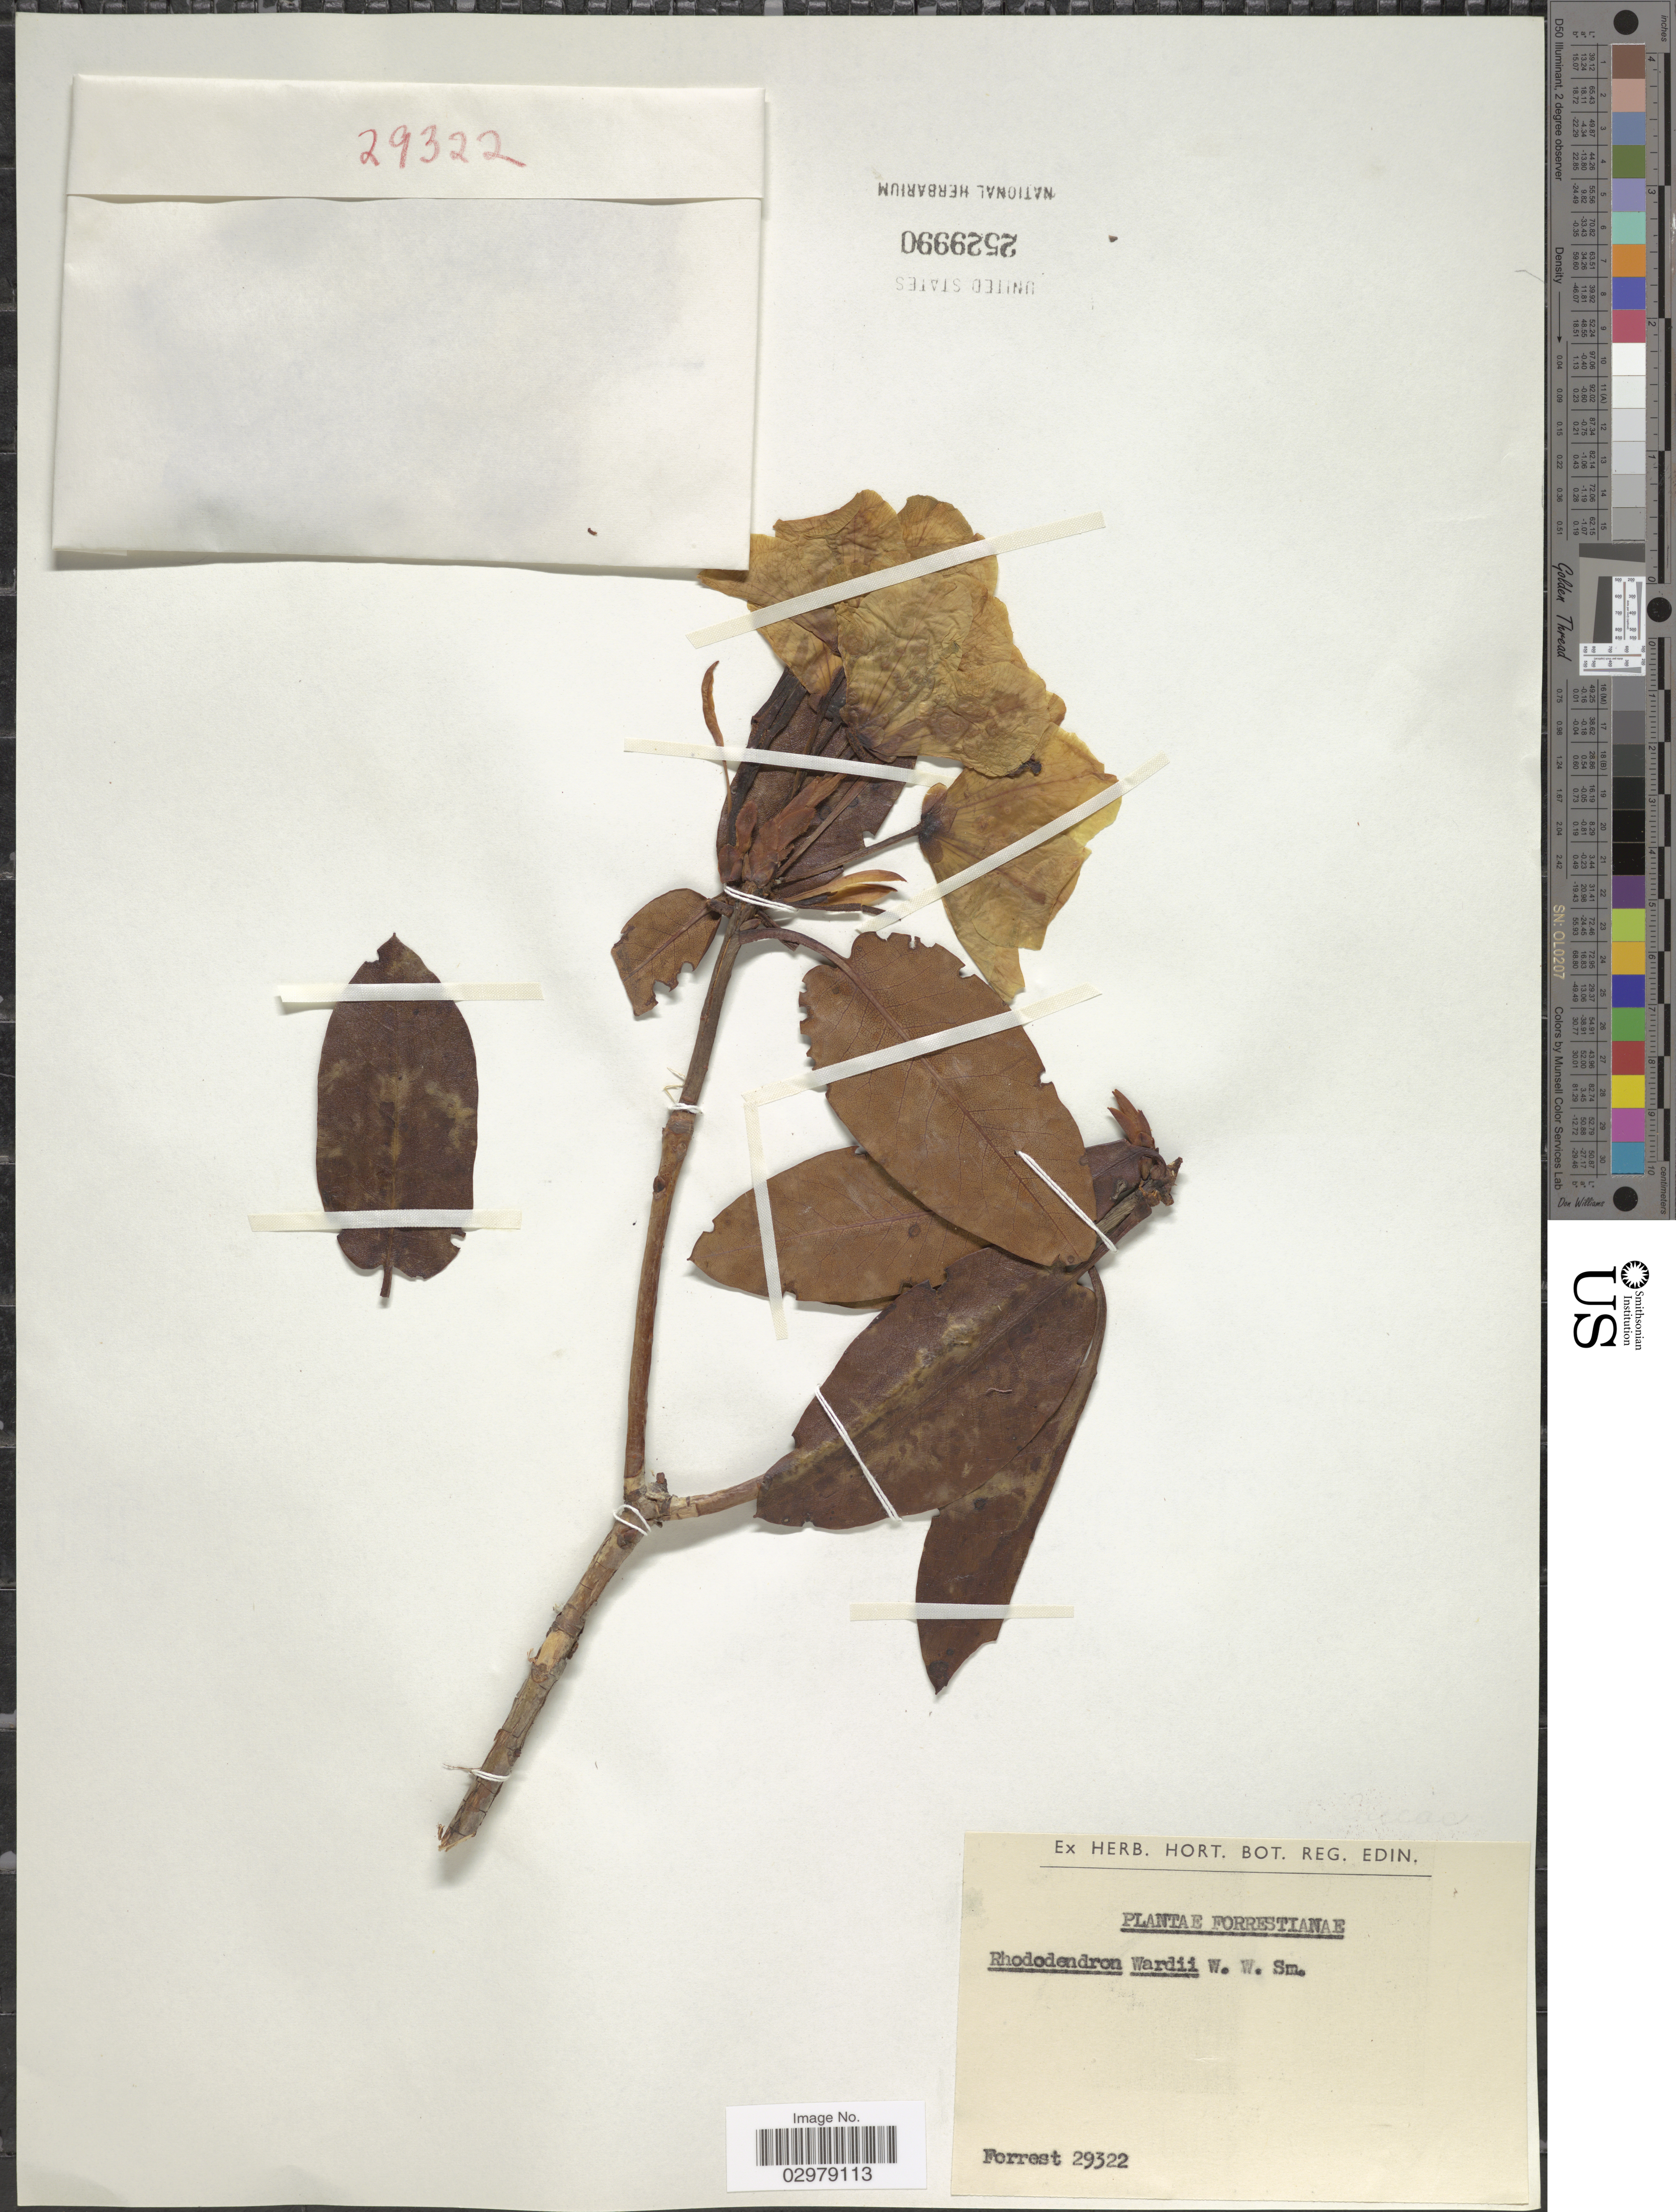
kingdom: Plantae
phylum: Tracheophyta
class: Magnoliopsida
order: Ericales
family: Ericaceae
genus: Rhododendron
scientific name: Rhododendron wardii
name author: W.W. Sm.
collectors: -. Forrest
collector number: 29322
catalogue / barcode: US 2529990